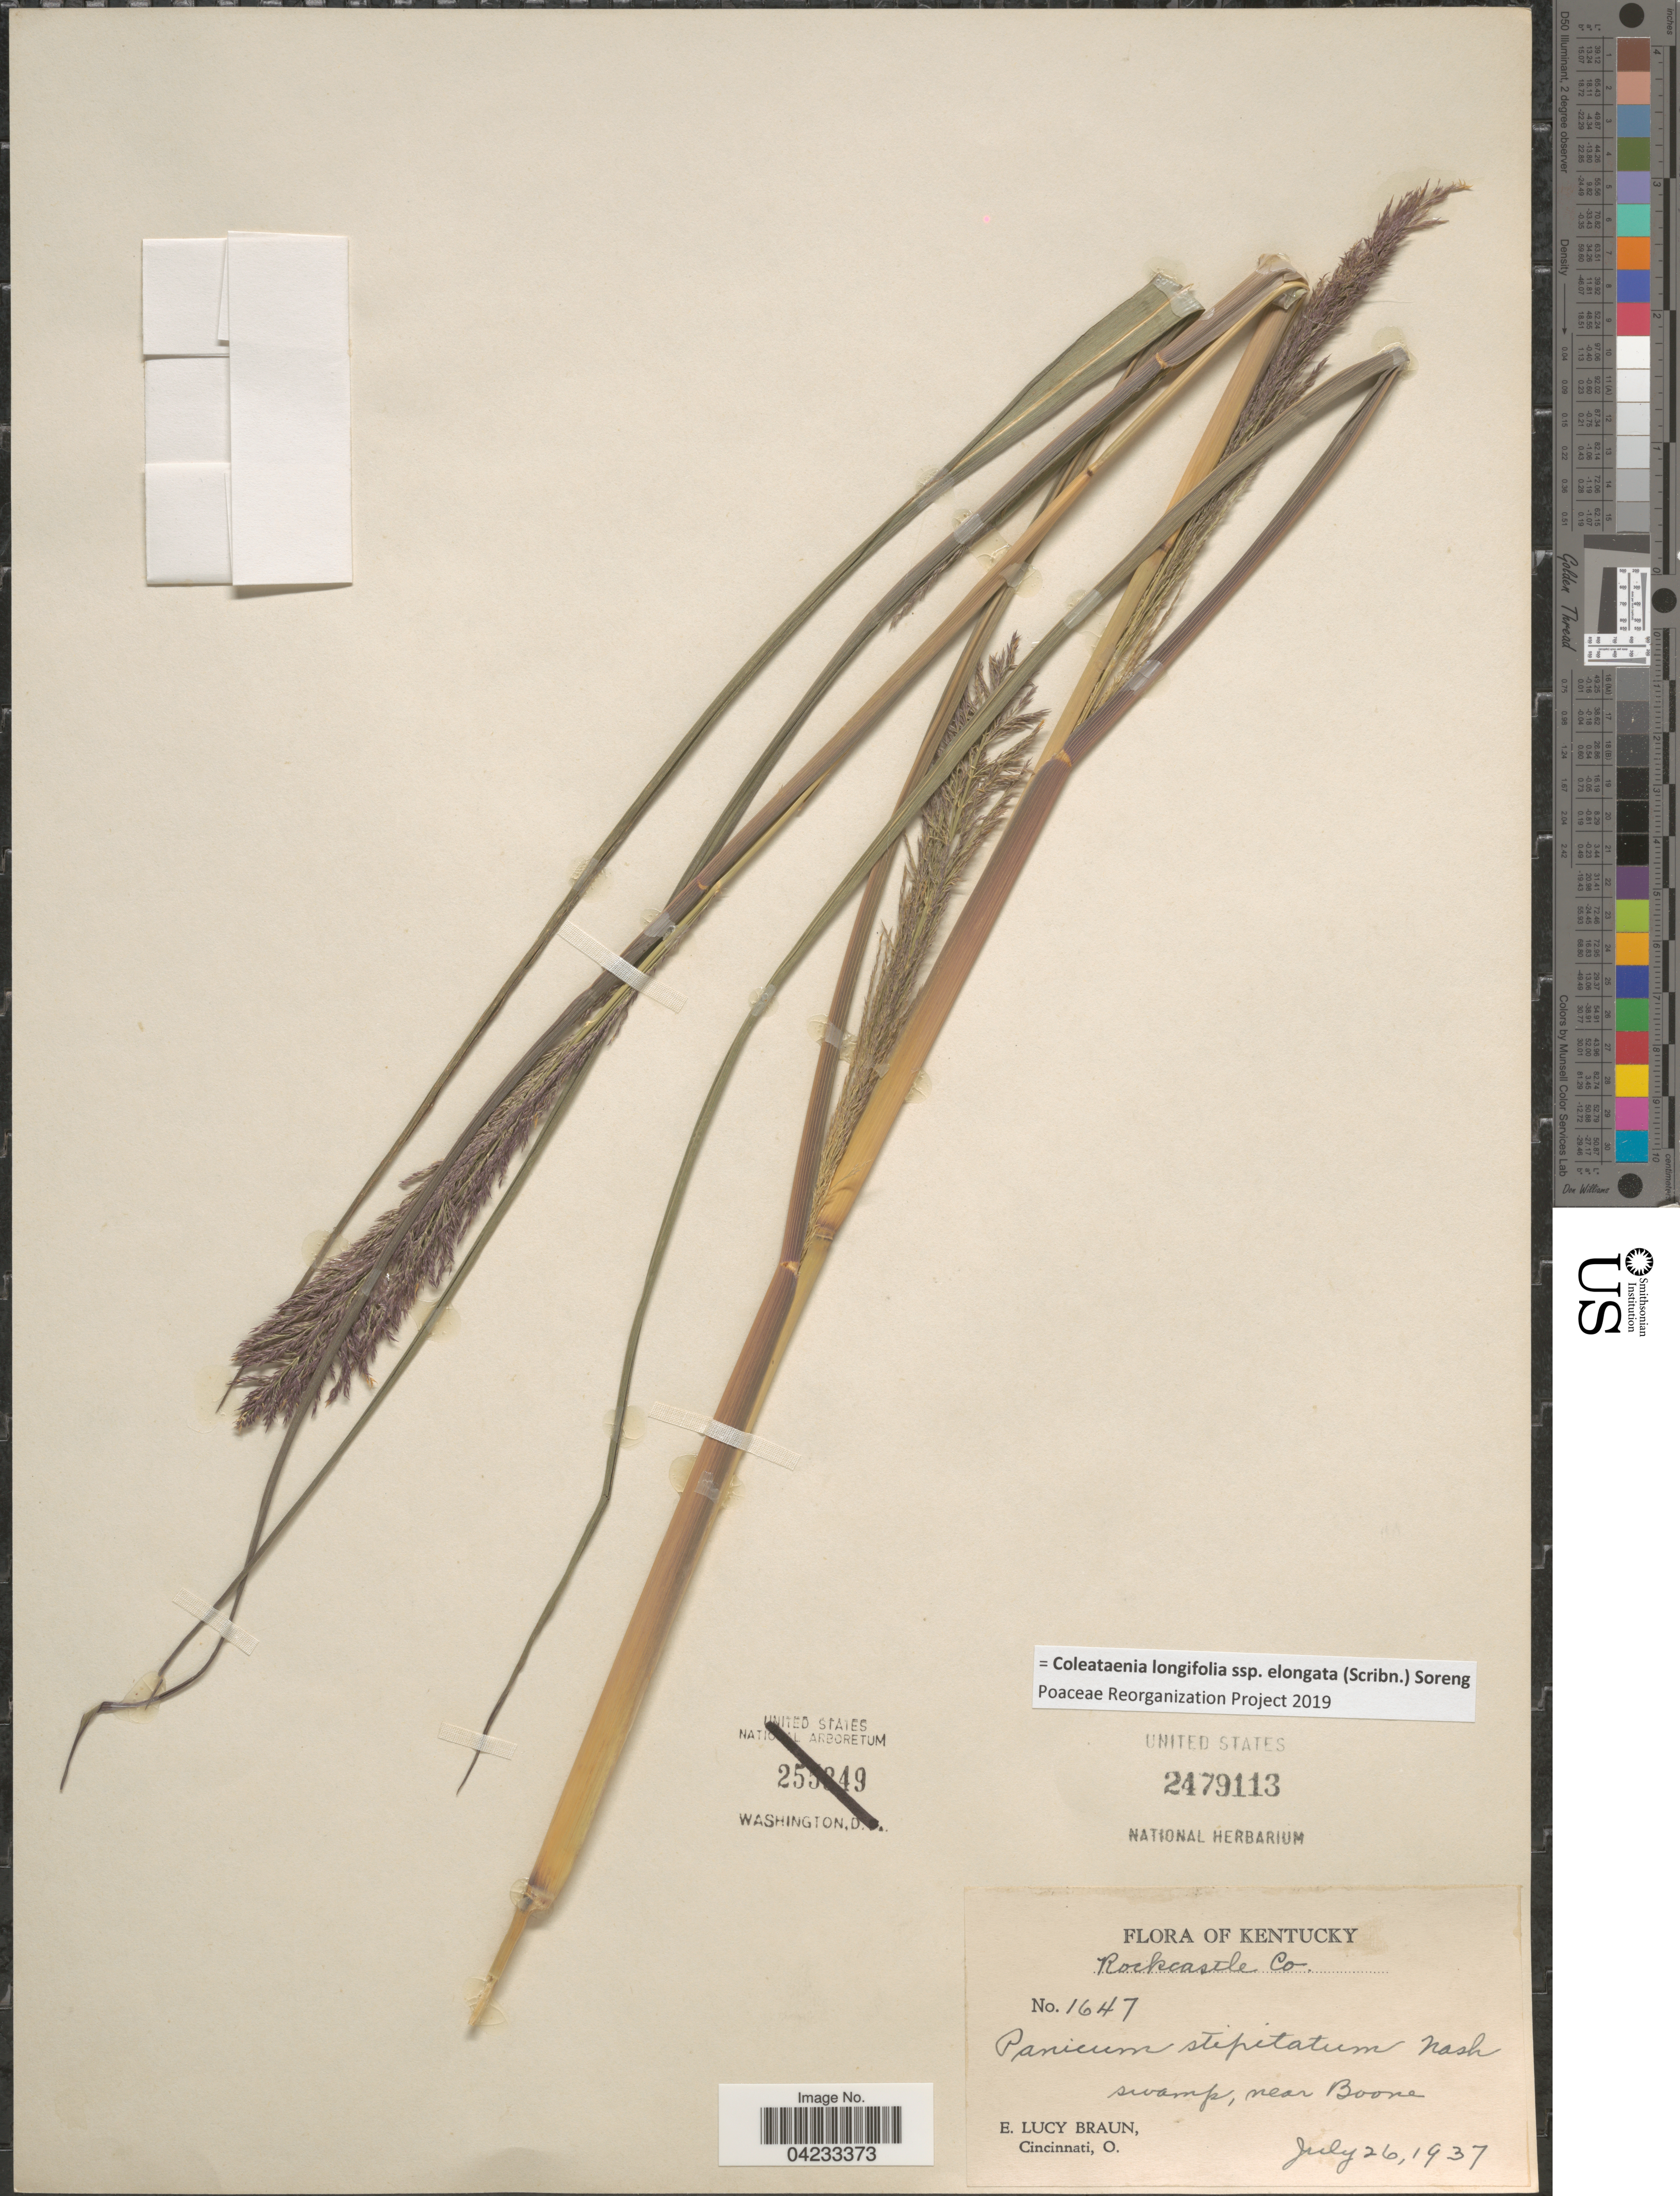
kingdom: Plantae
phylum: Tracheophyta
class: Liliopsida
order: Poales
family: Poaceae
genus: Coleataenia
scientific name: Coleataenia longifolia subsp. elongata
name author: (Scribn.) Soreng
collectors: E. L. Braun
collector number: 1647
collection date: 1937-07-26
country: United States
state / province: Kentucky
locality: Rockcastle Co. SWamp, near Boone.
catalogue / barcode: US 2479113